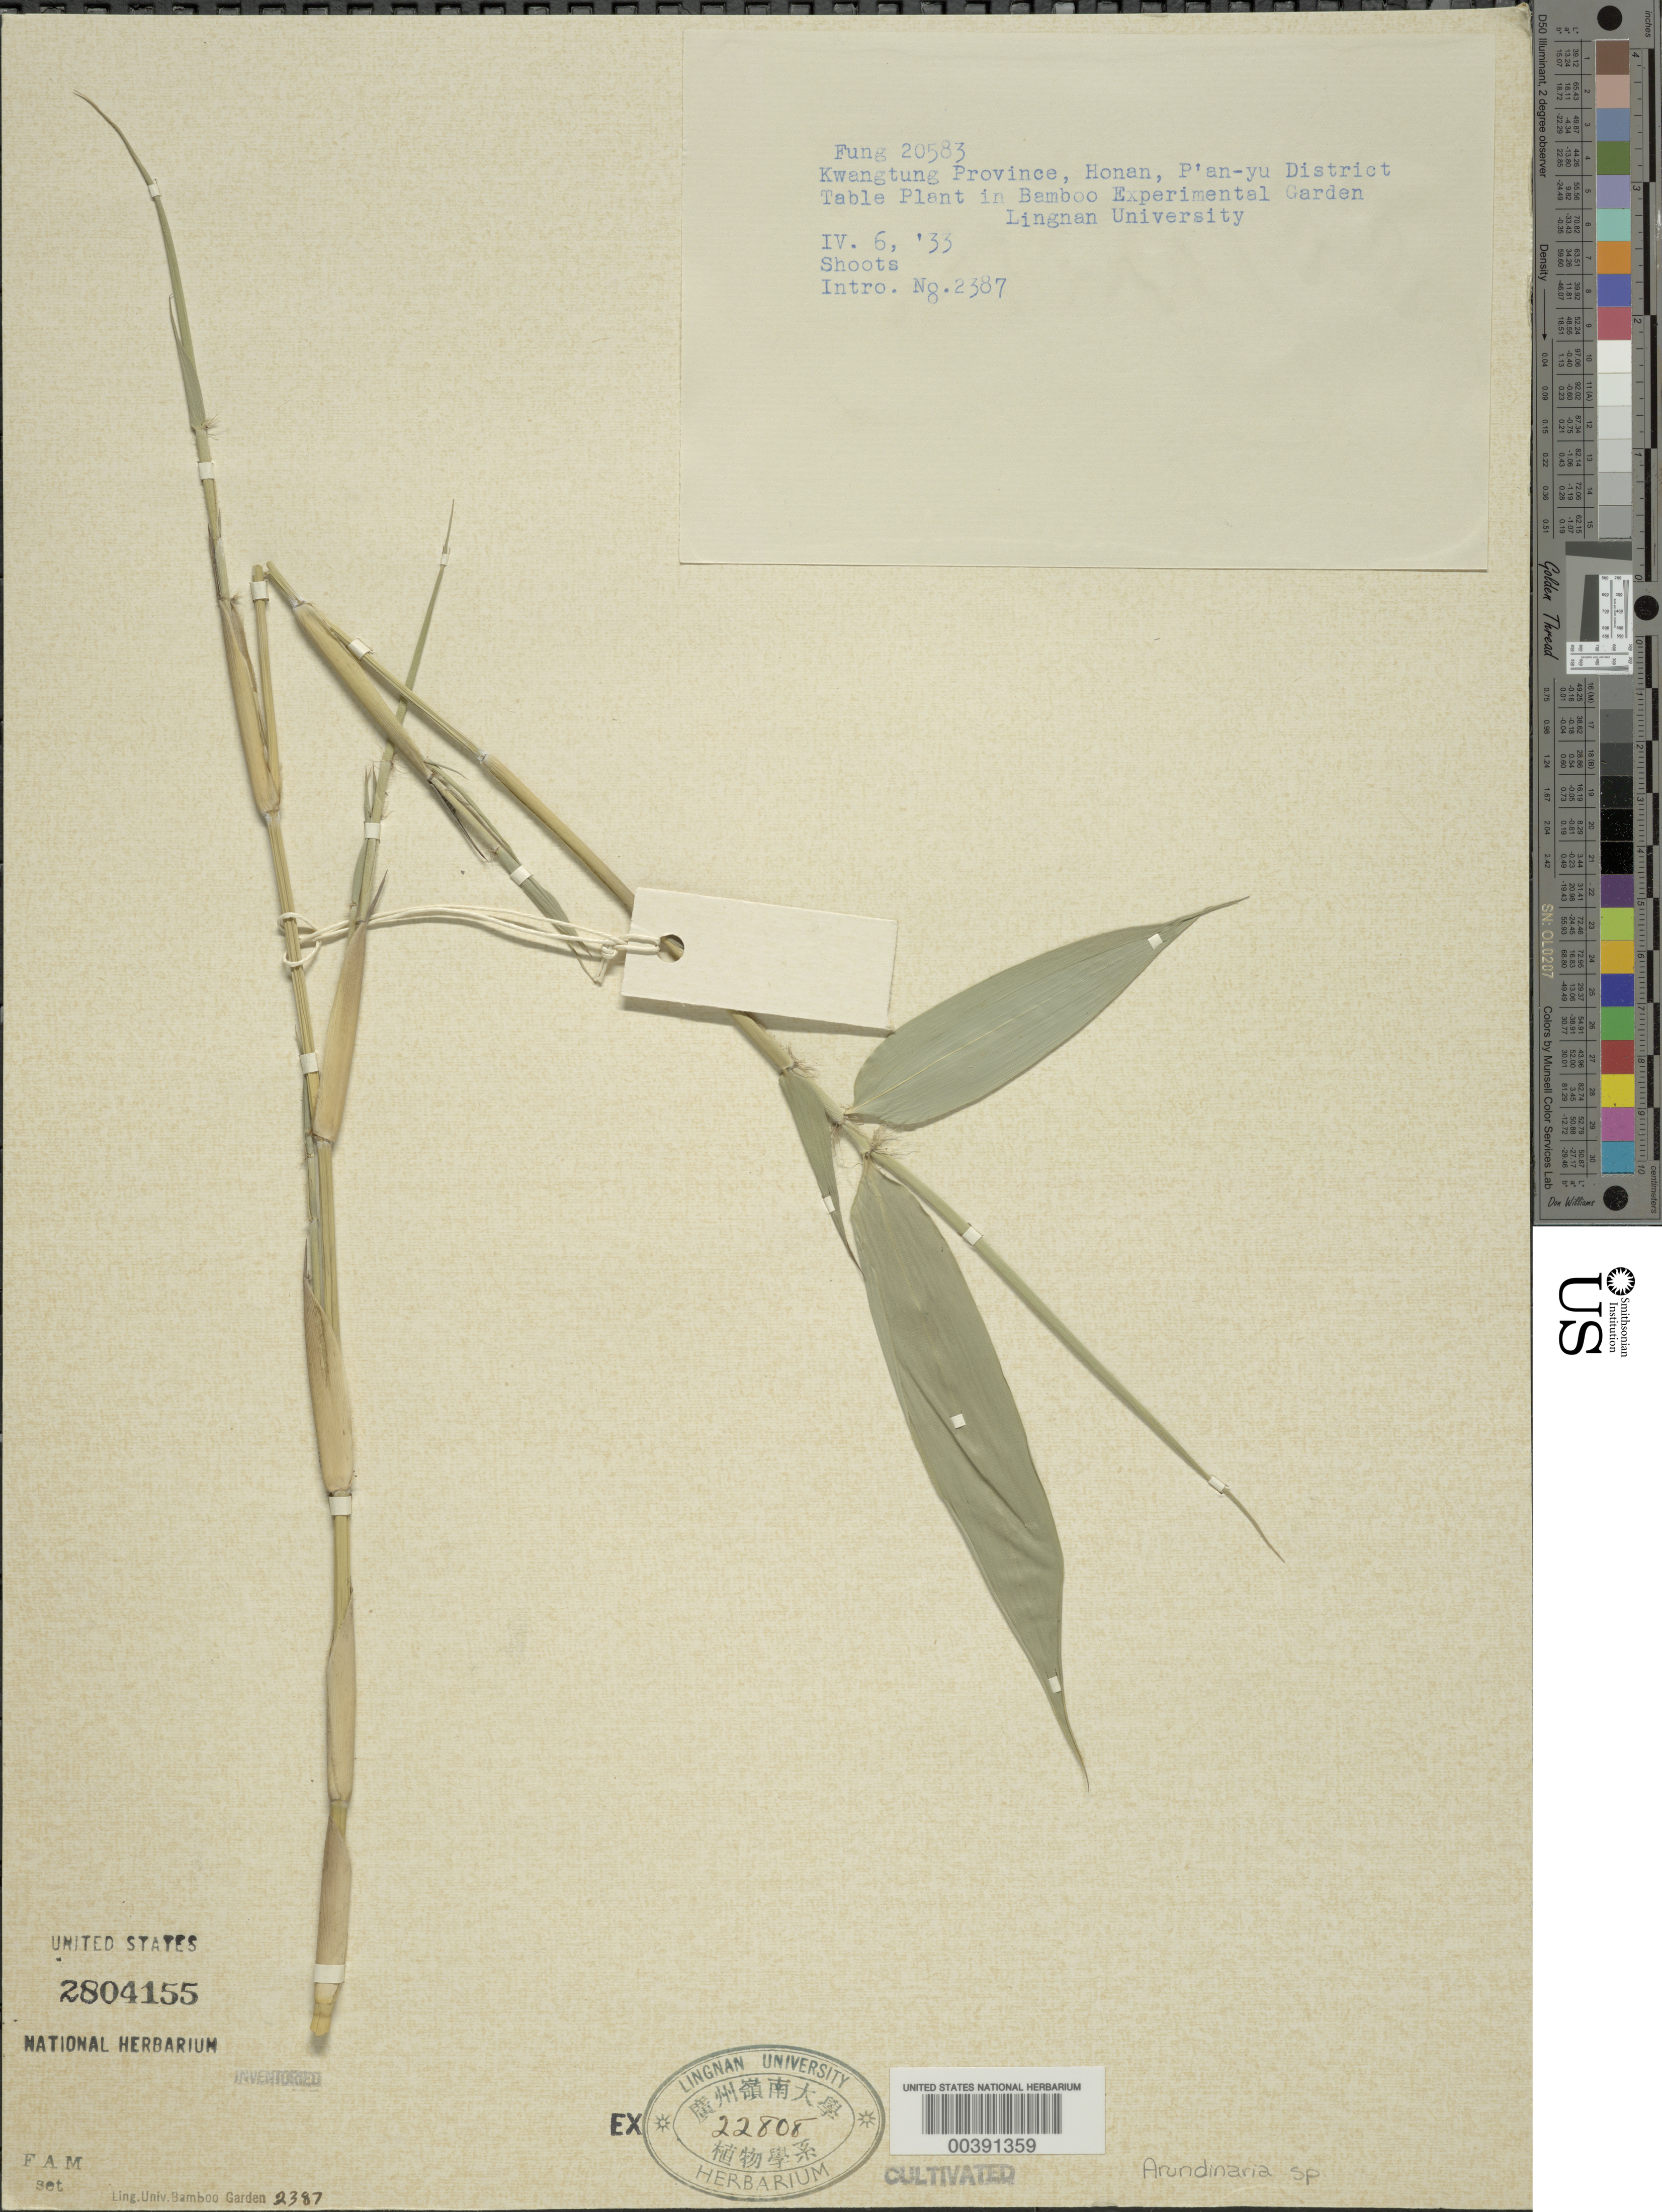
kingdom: Plantae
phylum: Tracheophyta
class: Liliopsida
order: Poales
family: Poaceae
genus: Arundinaria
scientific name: Arundinaria sp.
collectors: H. L. Fung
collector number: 20583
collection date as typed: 06 Apr 1933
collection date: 1933-04-06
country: China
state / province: Guangdong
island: Honam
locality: Lingnan University Bamboo Garden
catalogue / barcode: US 2804155